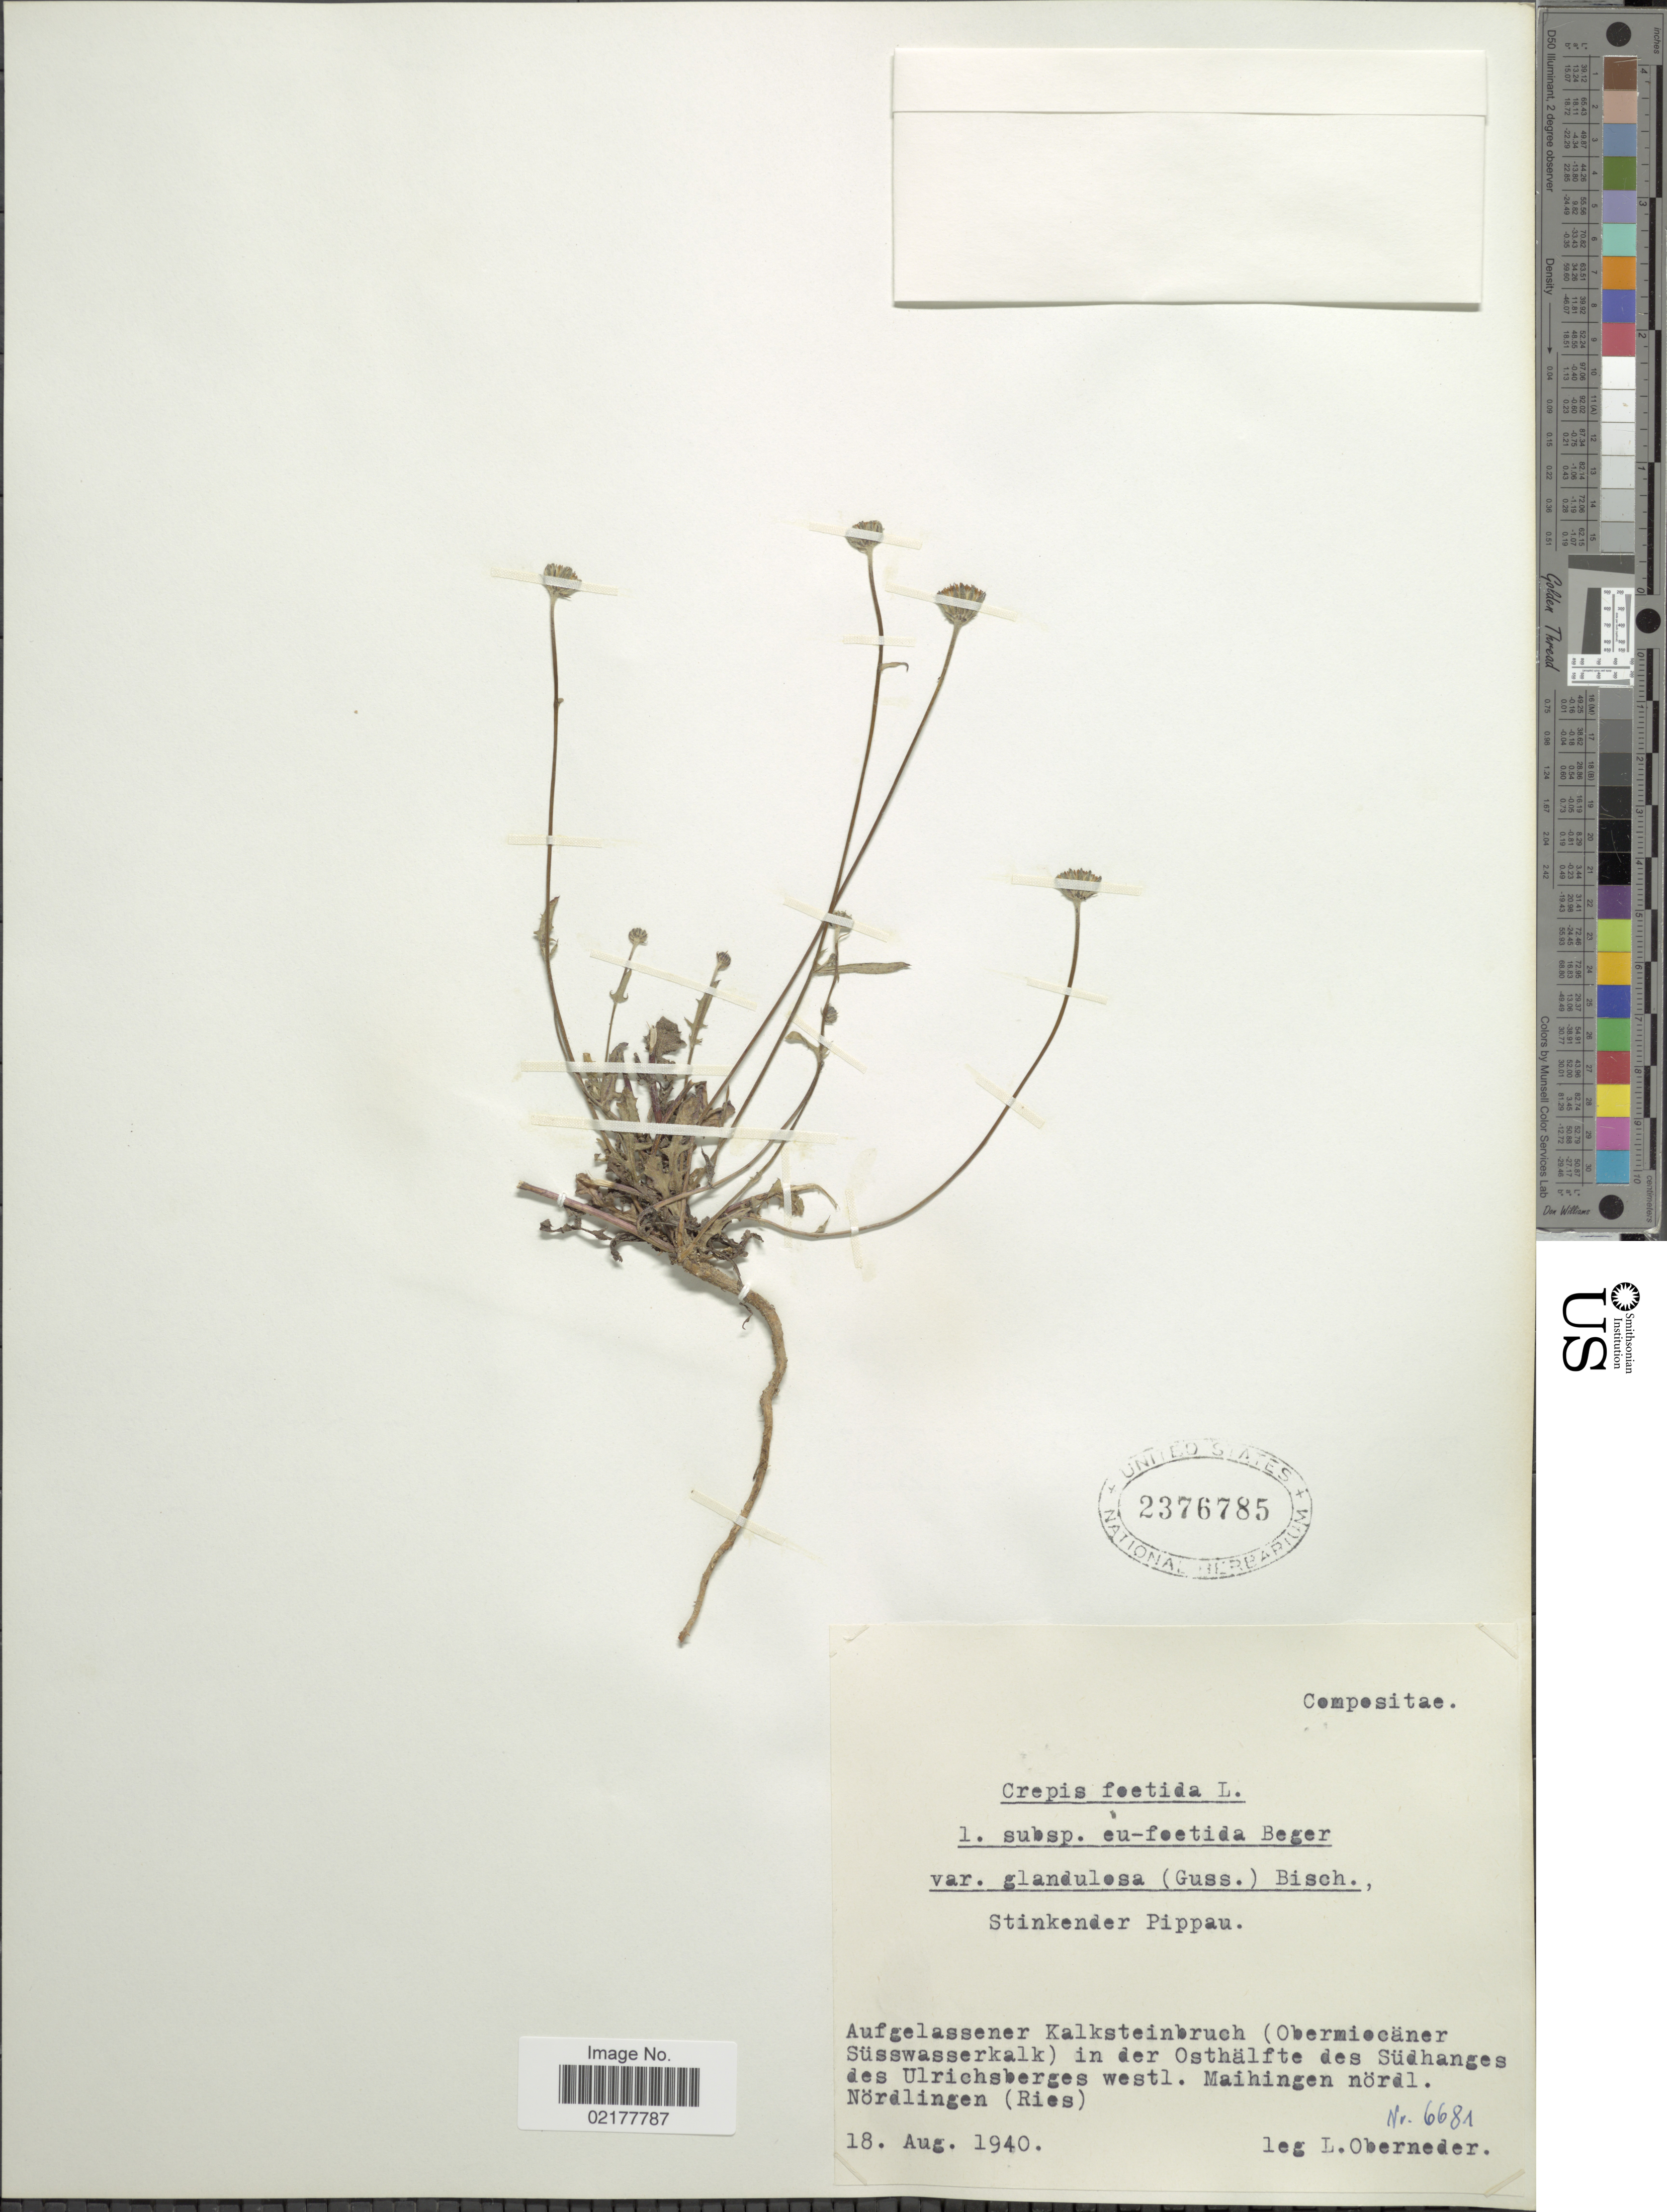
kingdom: Plantae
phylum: Tracheophyta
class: Magnoliopsida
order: Asterales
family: Asteraceae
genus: Crepis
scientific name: Crepis foetida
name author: L.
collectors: L. Oberneder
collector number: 6681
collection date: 1940-08-18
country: Germany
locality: Aufgelassener Kalksteinbruch (Obermiecäner Süsswasserkalk) in der Osthälfte des Südhanges des Ulrichsberges westl. Maihungen nördl. Nördlingen (Ries)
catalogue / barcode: US 2376785